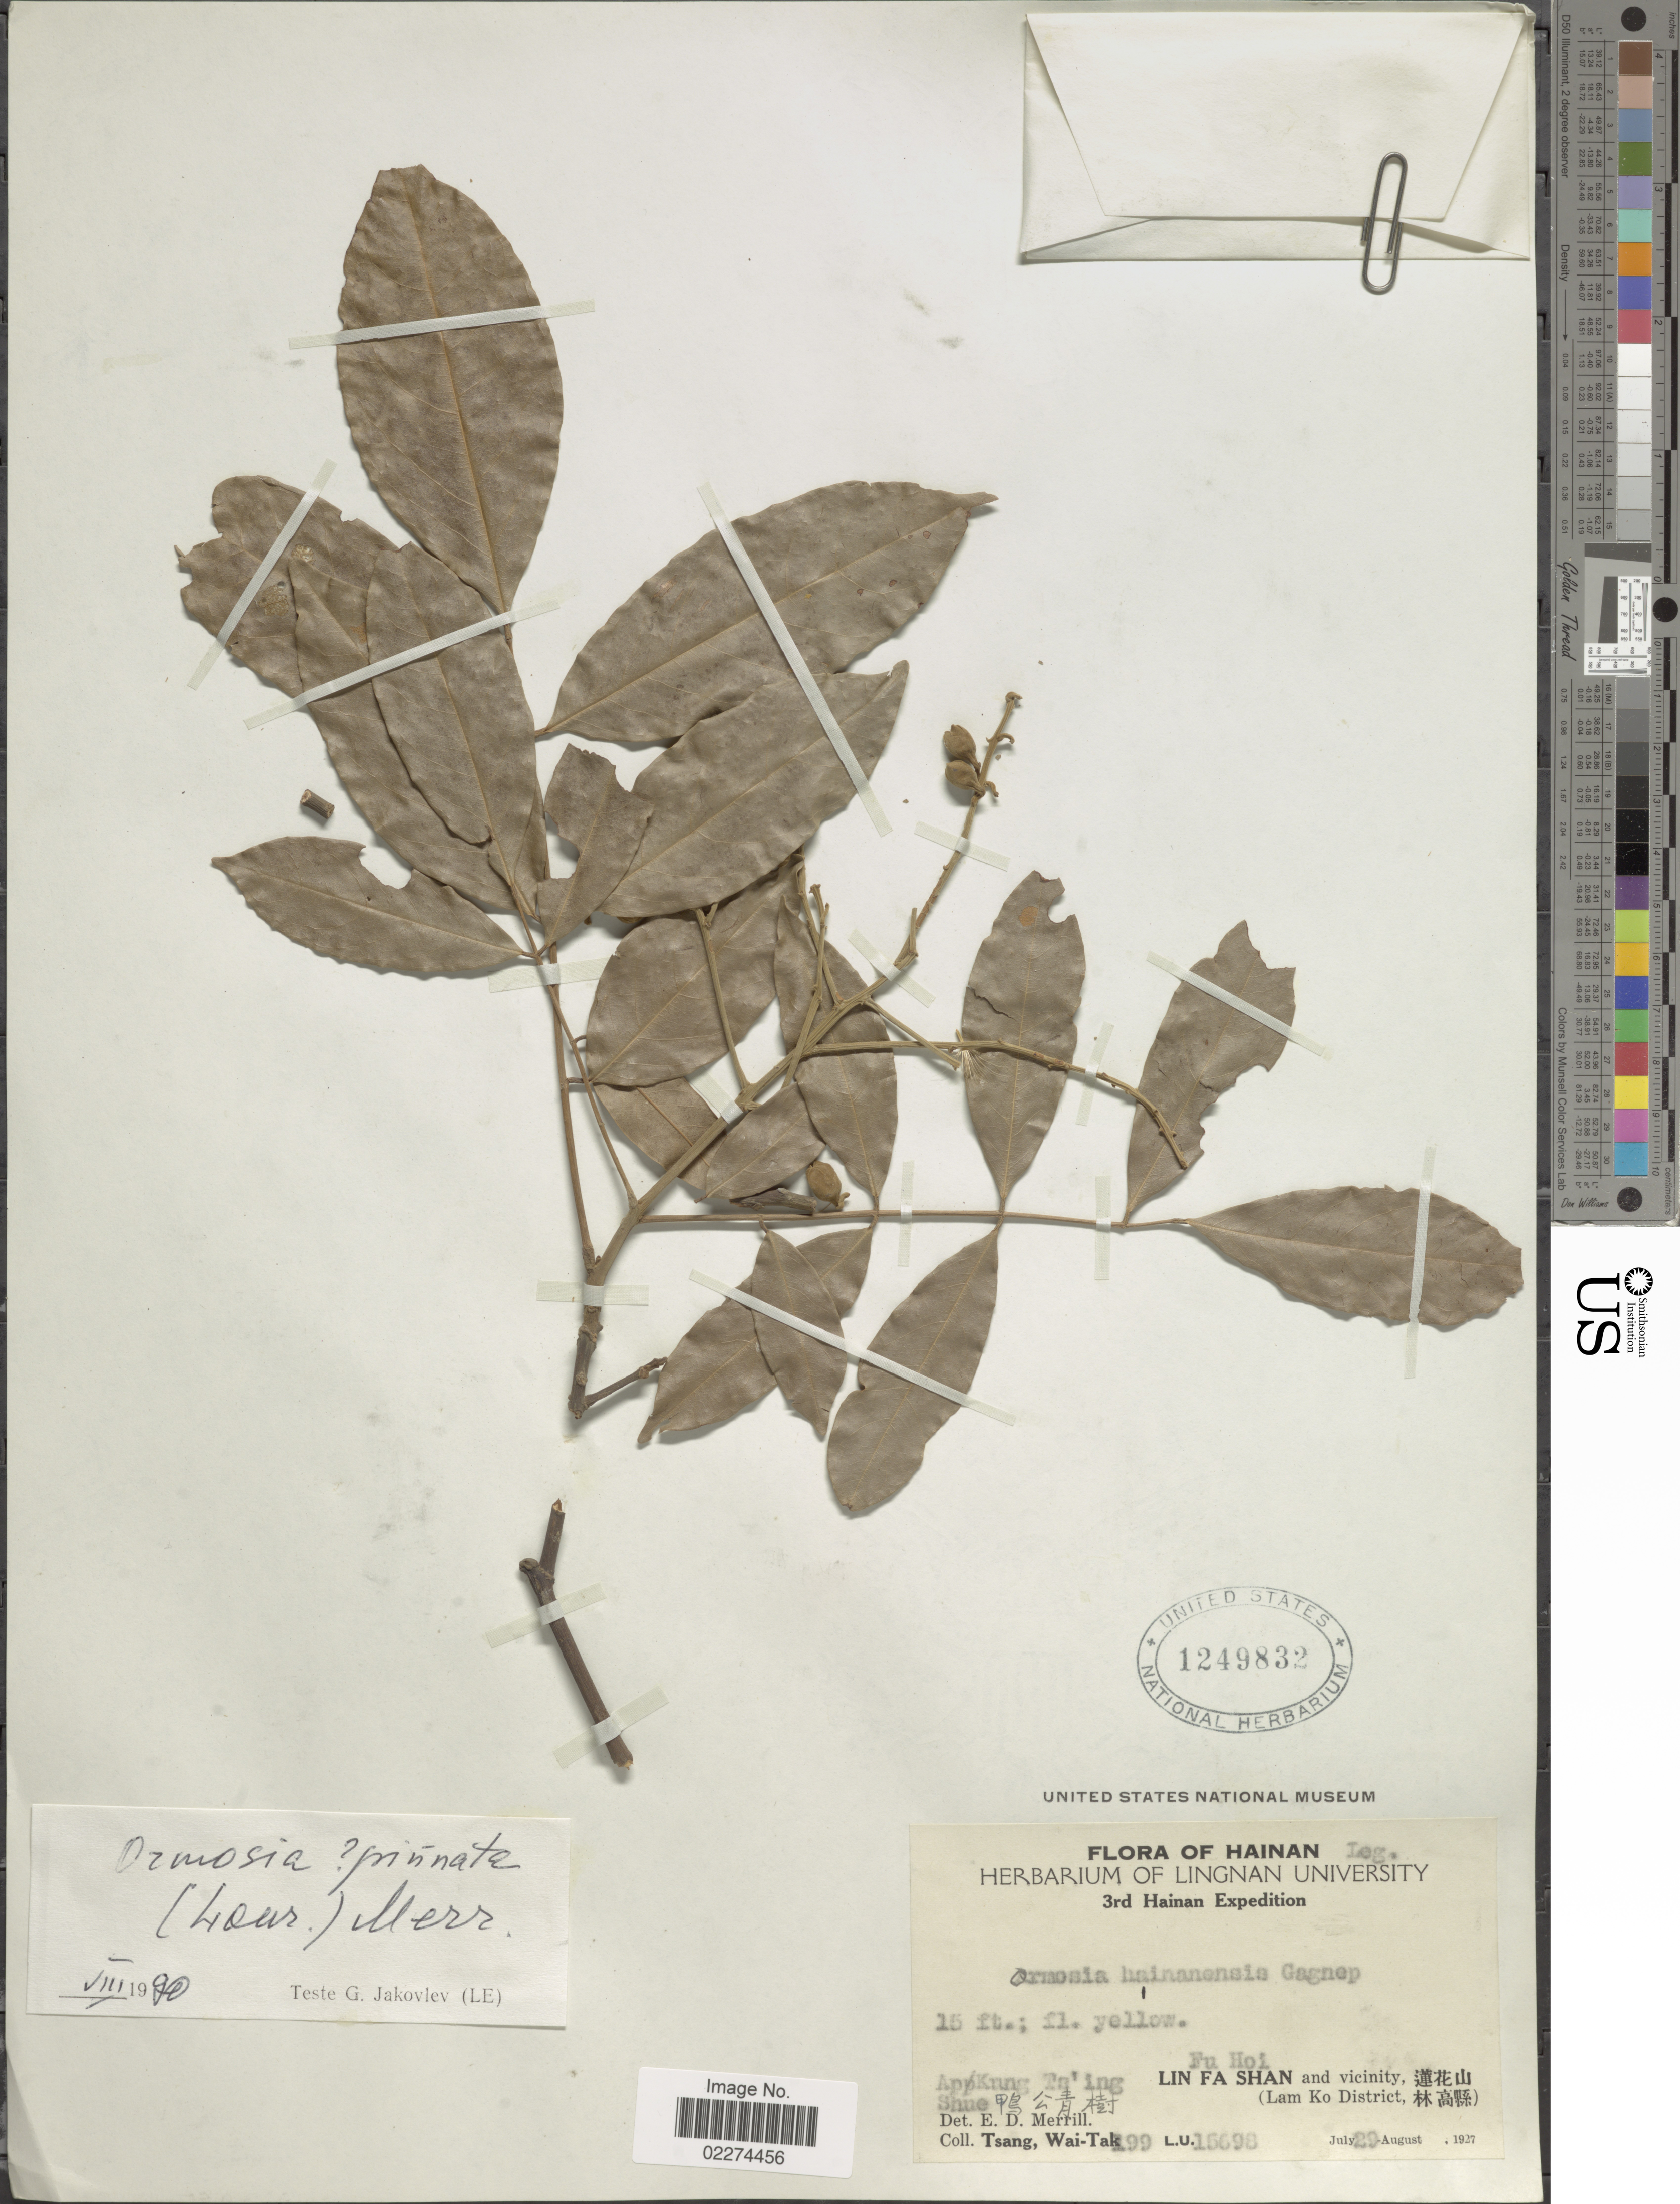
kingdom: Plantae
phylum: Tracheophyta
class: Magnoliopsida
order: Fabales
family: Fabaceae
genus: Ormosia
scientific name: Ormosia pinnata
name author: (Lour.) Merr.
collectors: W. T. Tsang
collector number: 199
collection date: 1927-07-29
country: China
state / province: Hainan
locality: Fu Hoi, Lin Fa Shan and vicinity, (Lam Ko District), Ap Kung, Ts' ing, Shue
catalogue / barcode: US 1249832